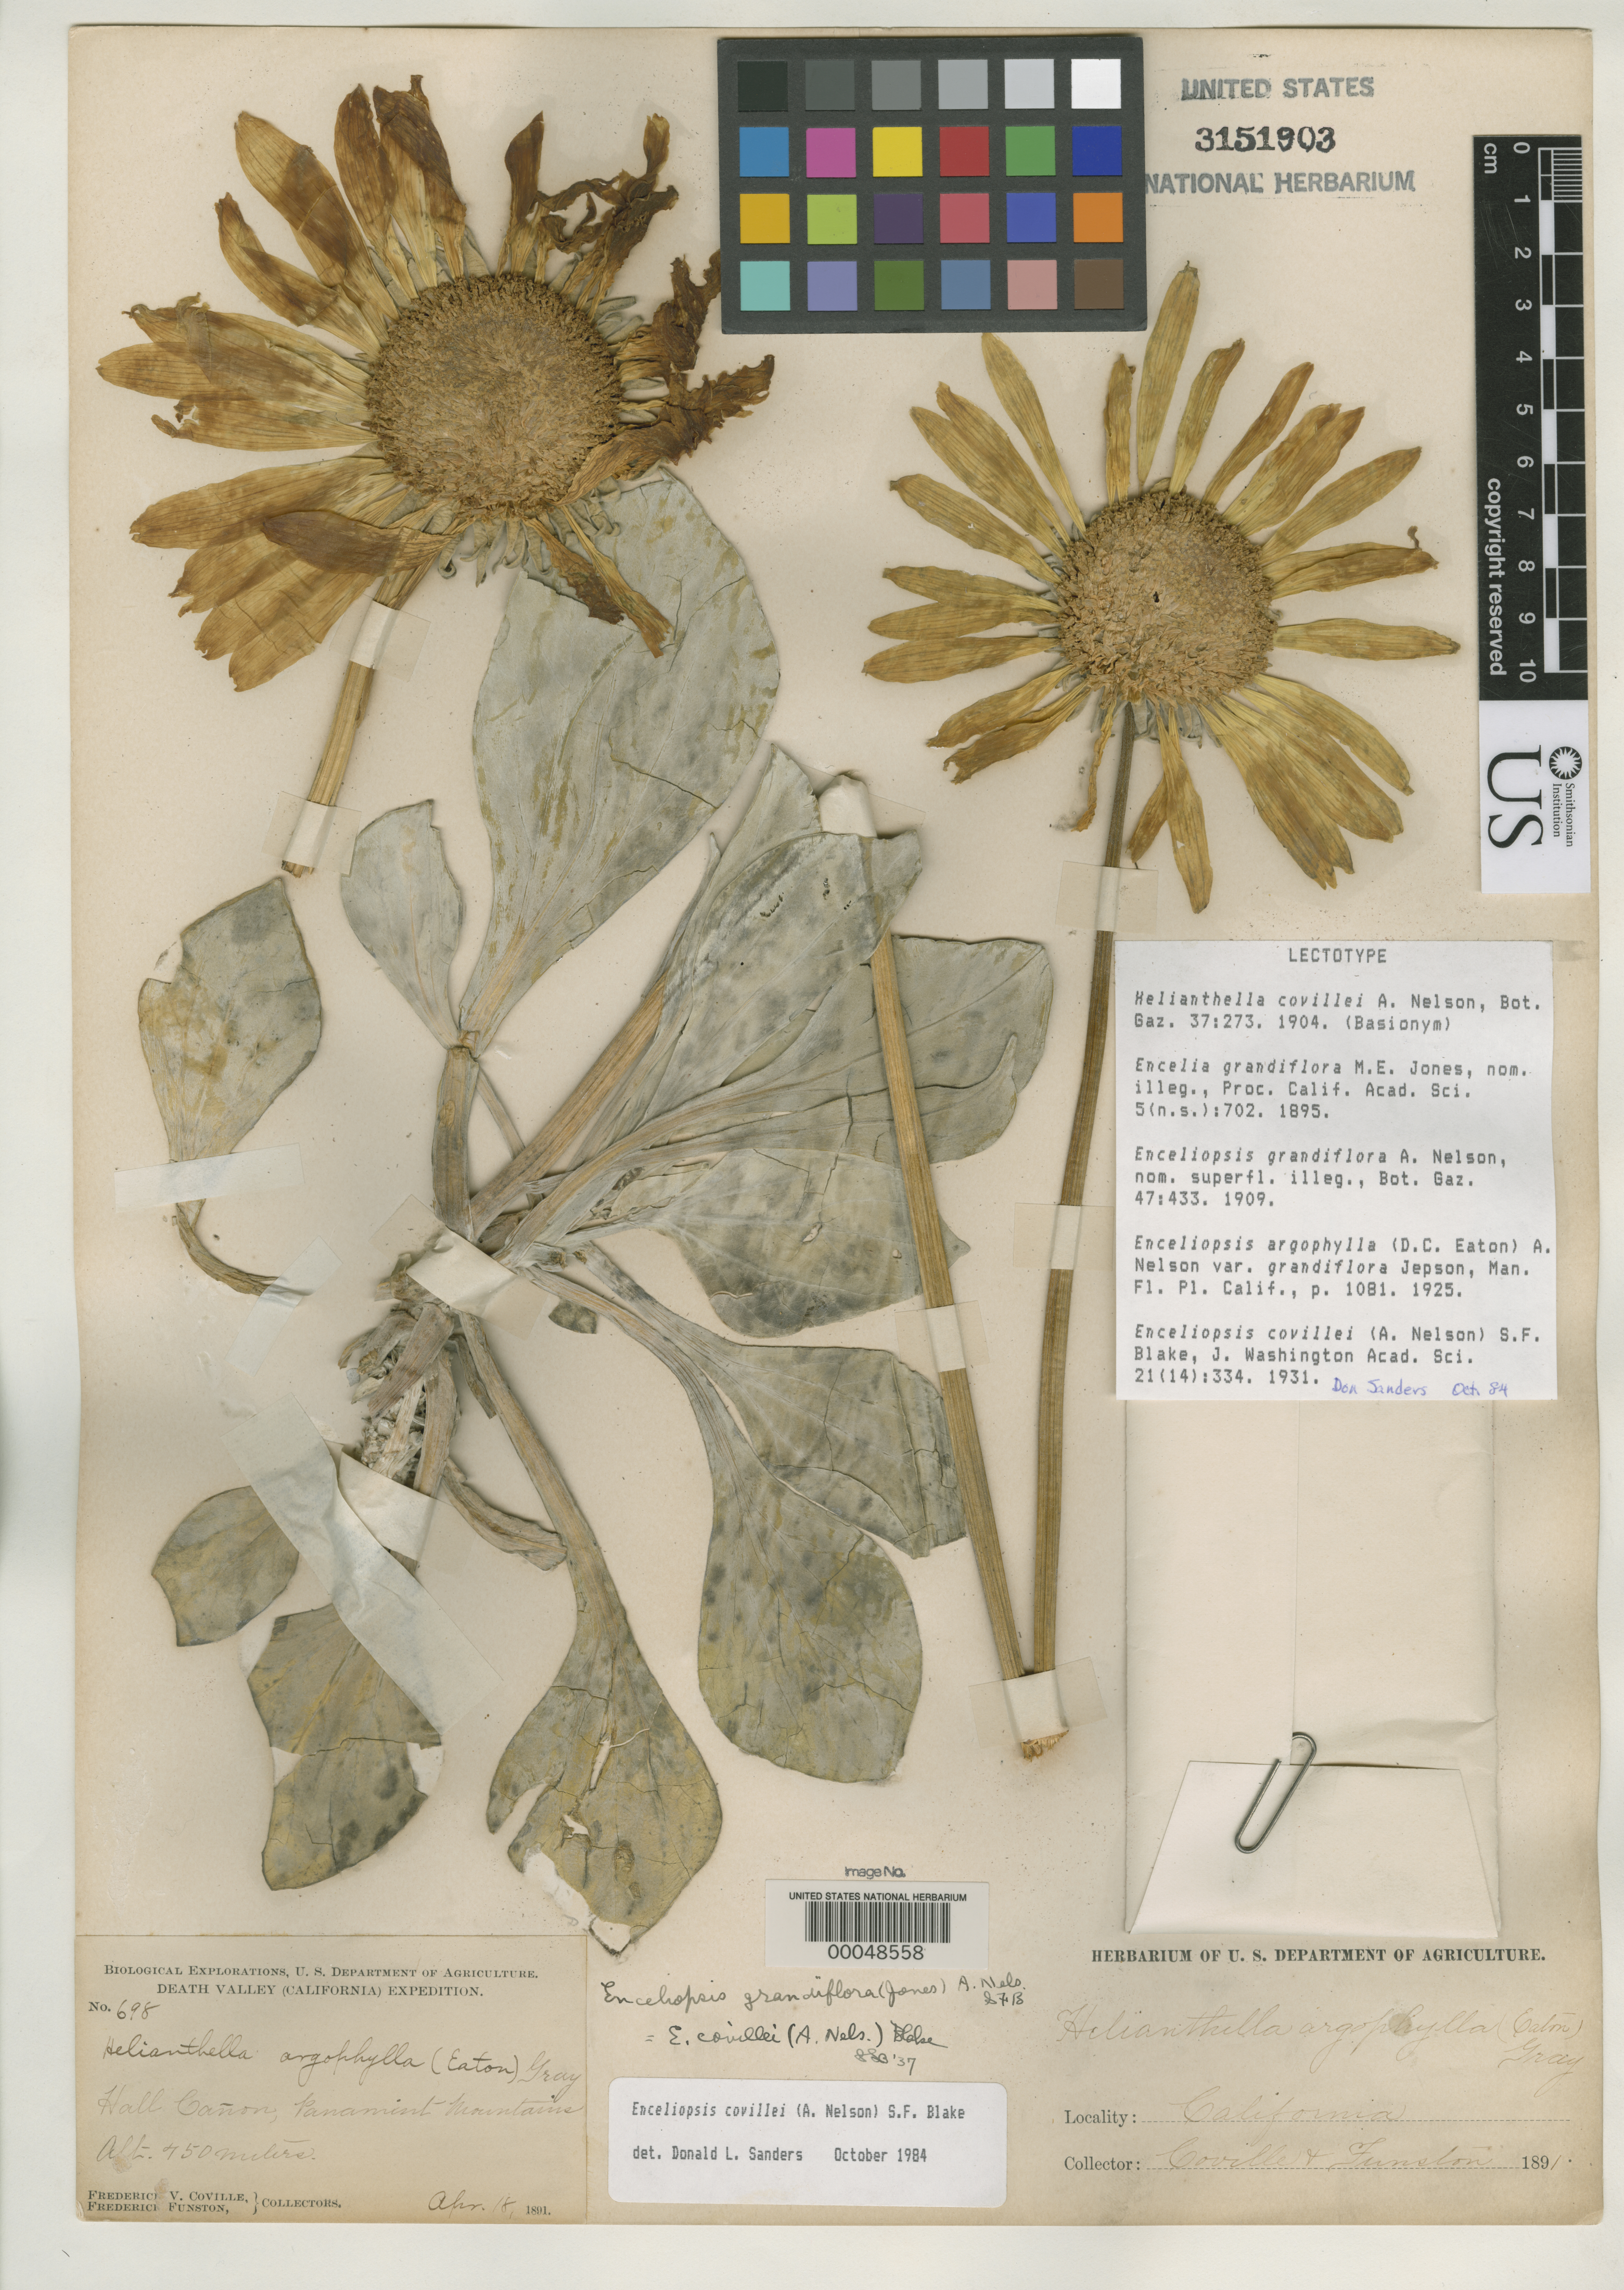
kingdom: Plantae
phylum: Tracheophyta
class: Magnoliopsida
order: Asterales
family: Asteraceae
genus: Helianthella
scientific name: Helianthella covillei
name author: A. Nelson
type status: Lectotype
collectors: F. V. Coville & F. Funston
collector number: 698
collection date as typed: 18 Apr 1891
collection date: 1891-04-18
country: United States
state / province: California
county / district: Inyo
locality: Panamint Mts., Hall Canyon.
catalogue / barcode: US 3151903